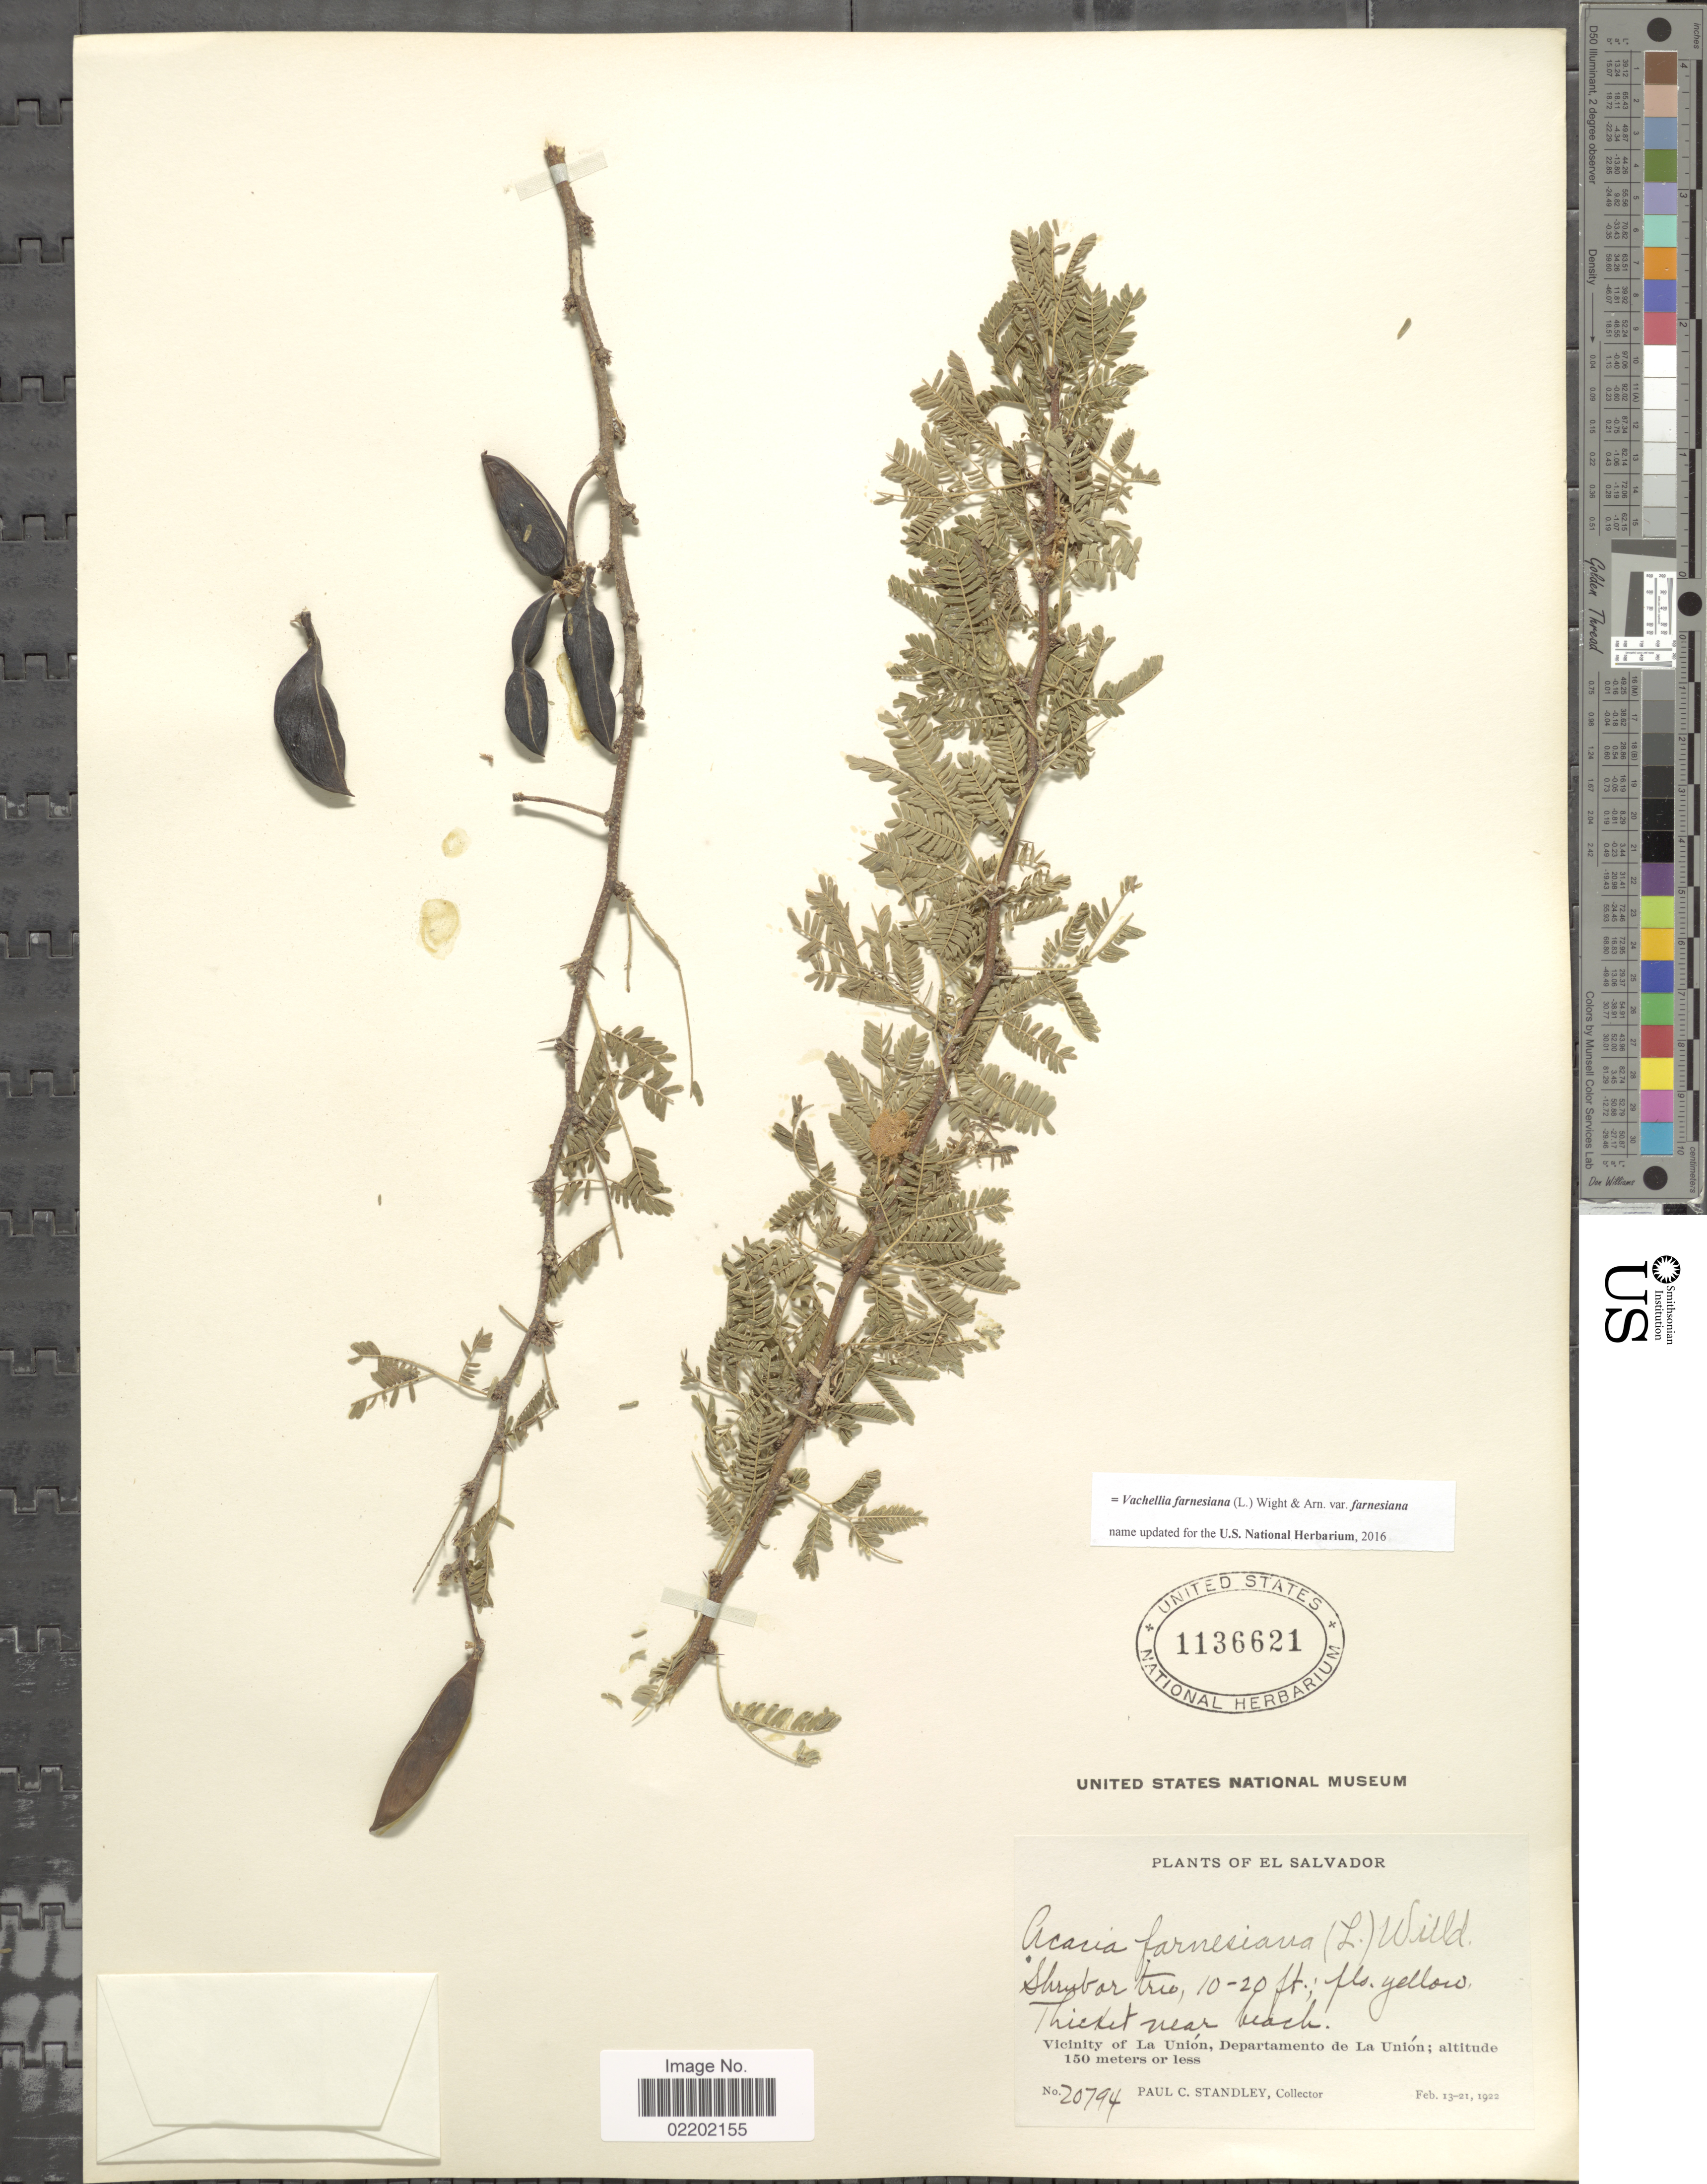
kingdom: Plantae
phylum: Tracheophyta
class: Magnoliopsida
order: Fabales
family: Fabaceae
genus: Vachellia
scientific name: Vachellia farnesiana var. farnesiana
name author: (L.) Wight & Arn.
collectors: P. C. Standley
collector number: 20794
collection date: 1922-02-13/1922-02-21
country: El Salvador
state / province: La Union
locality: Thicket near beach, Vicinity of La Unión, Departamento de la Unión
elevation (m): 150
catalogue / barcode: US 1136621